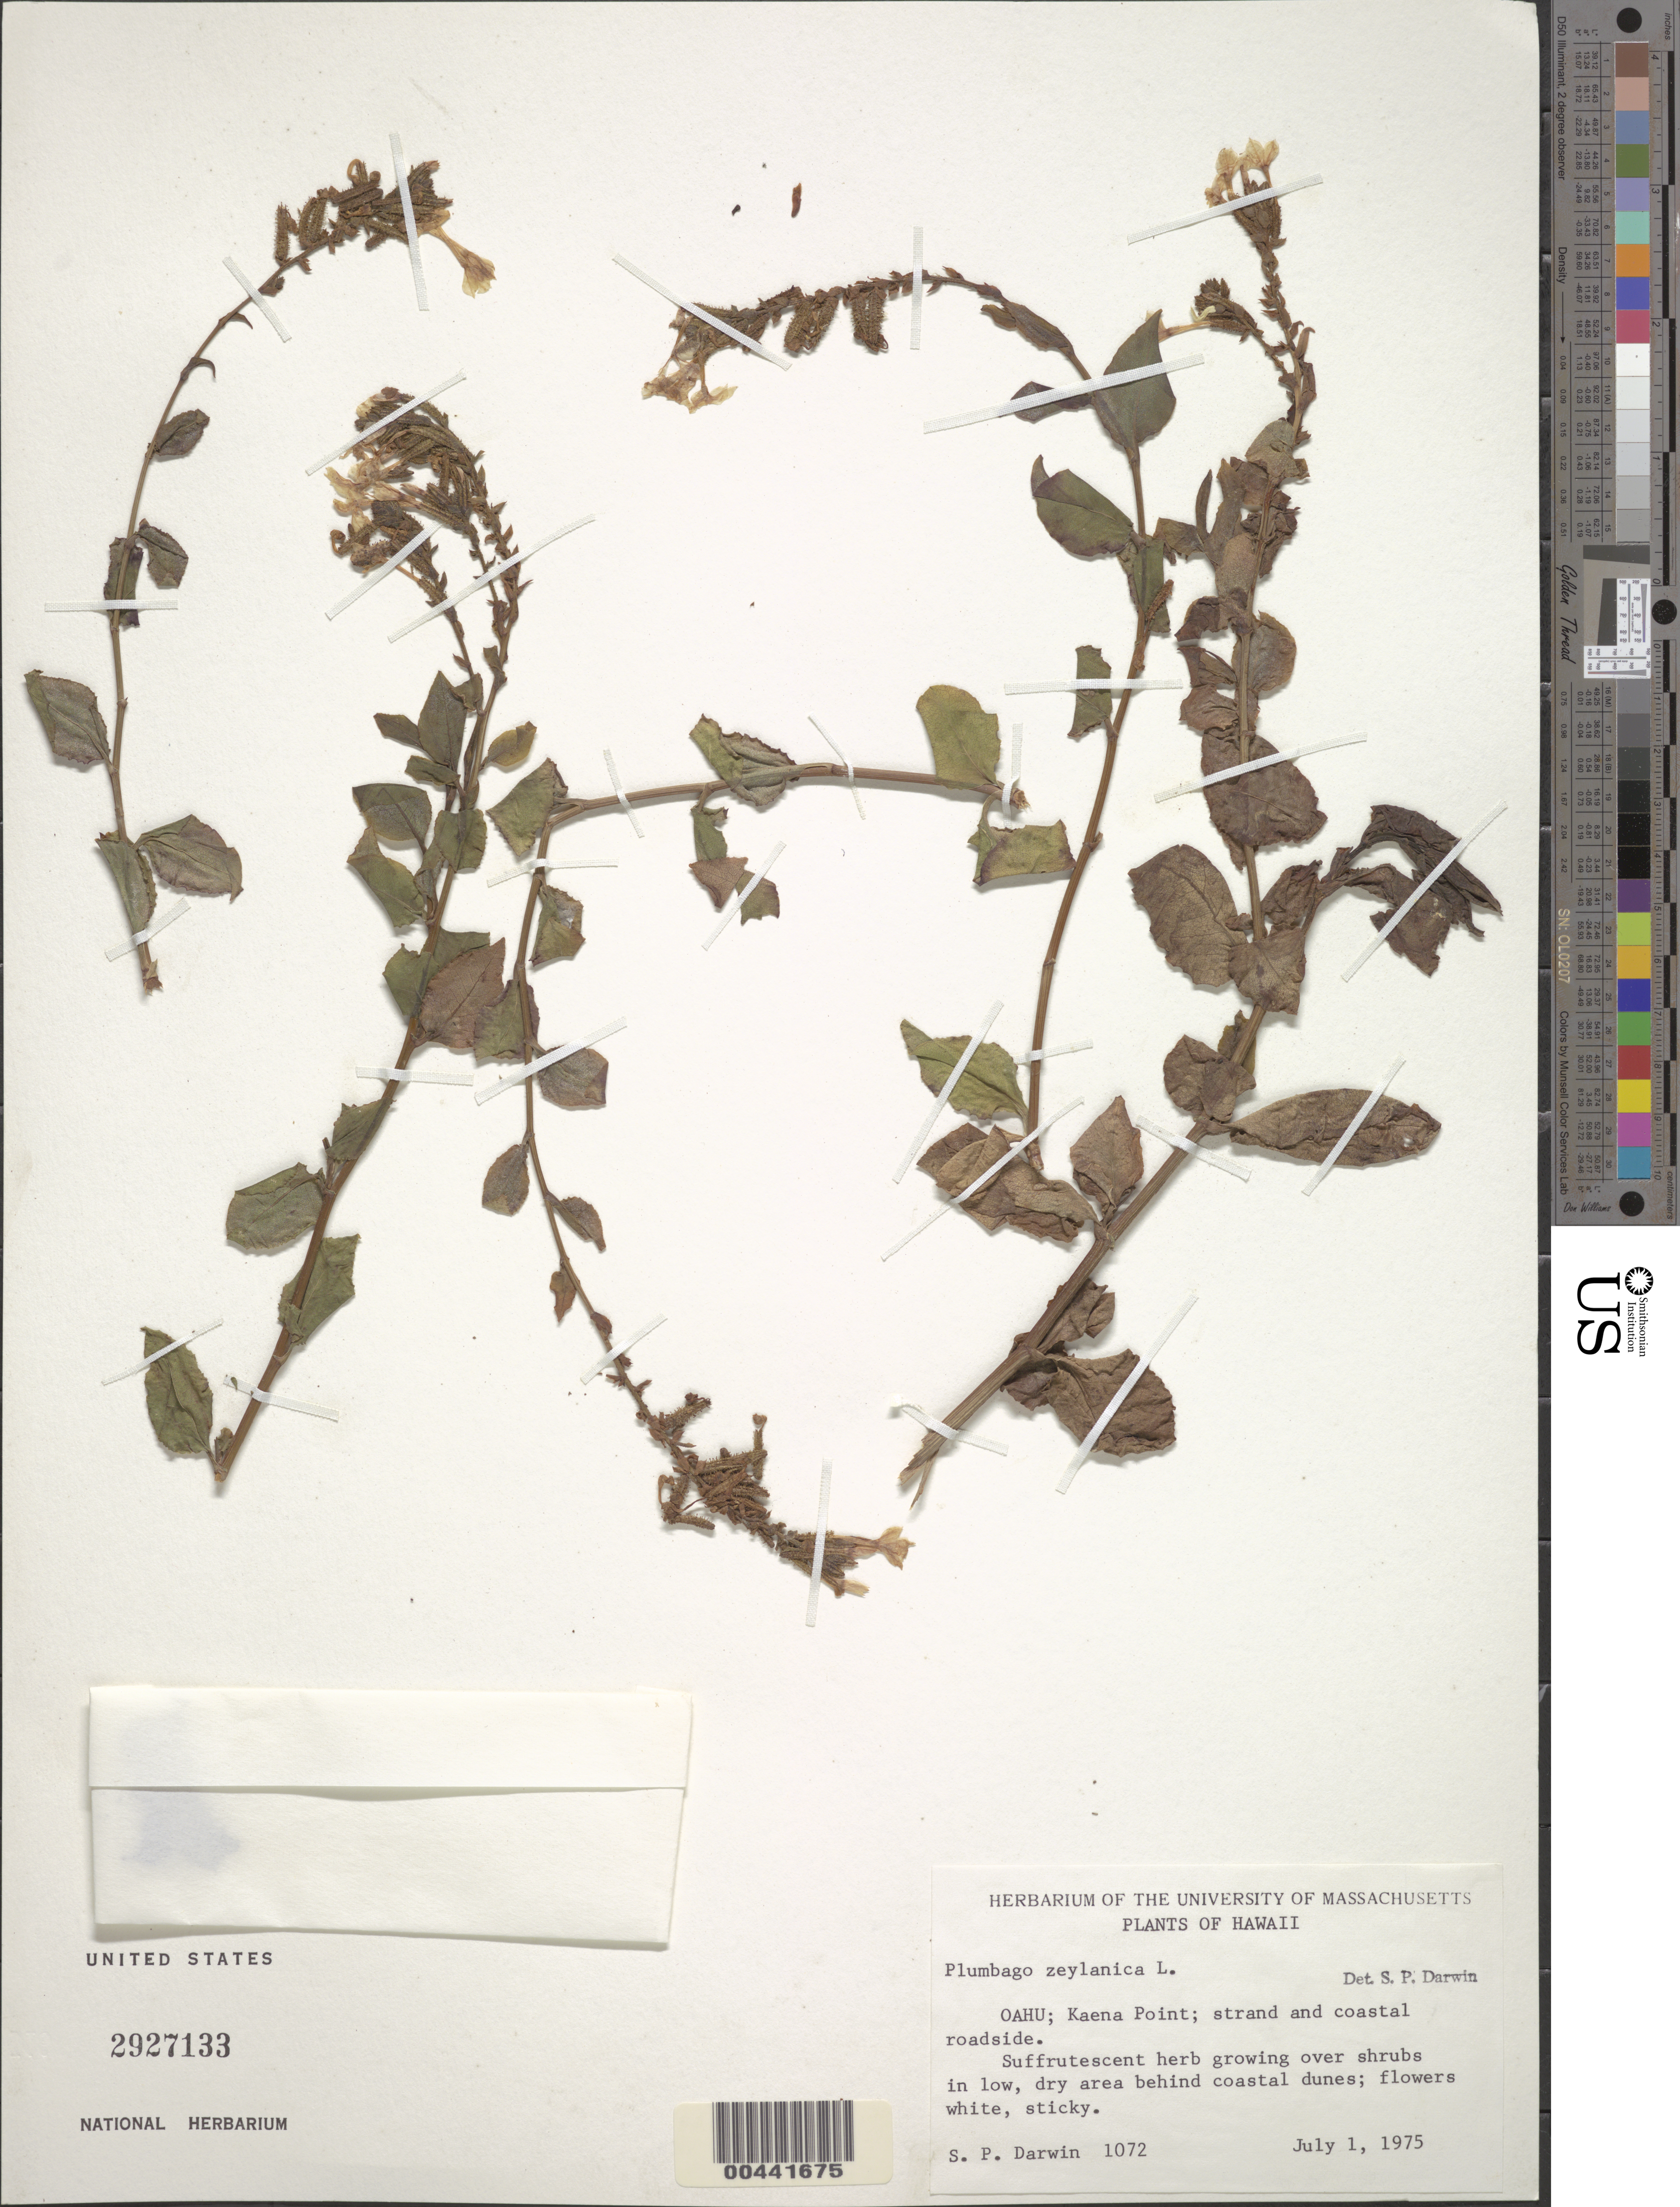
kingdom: Plantae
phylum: Tracheophyta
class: Magnoliopsida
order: Caryophyllales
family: Plumbaginaceae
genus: Plumbago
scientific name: Plumbago zeylanica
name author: L.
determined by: Darwin, S. P.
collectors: S. P. Darwin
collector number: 1072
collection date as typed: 1 Jul 1975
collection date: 1975-07-01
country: United States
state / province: Hawaii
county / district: Kauai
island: Kaua'i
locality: Kaena Point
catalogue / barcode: US 2927133